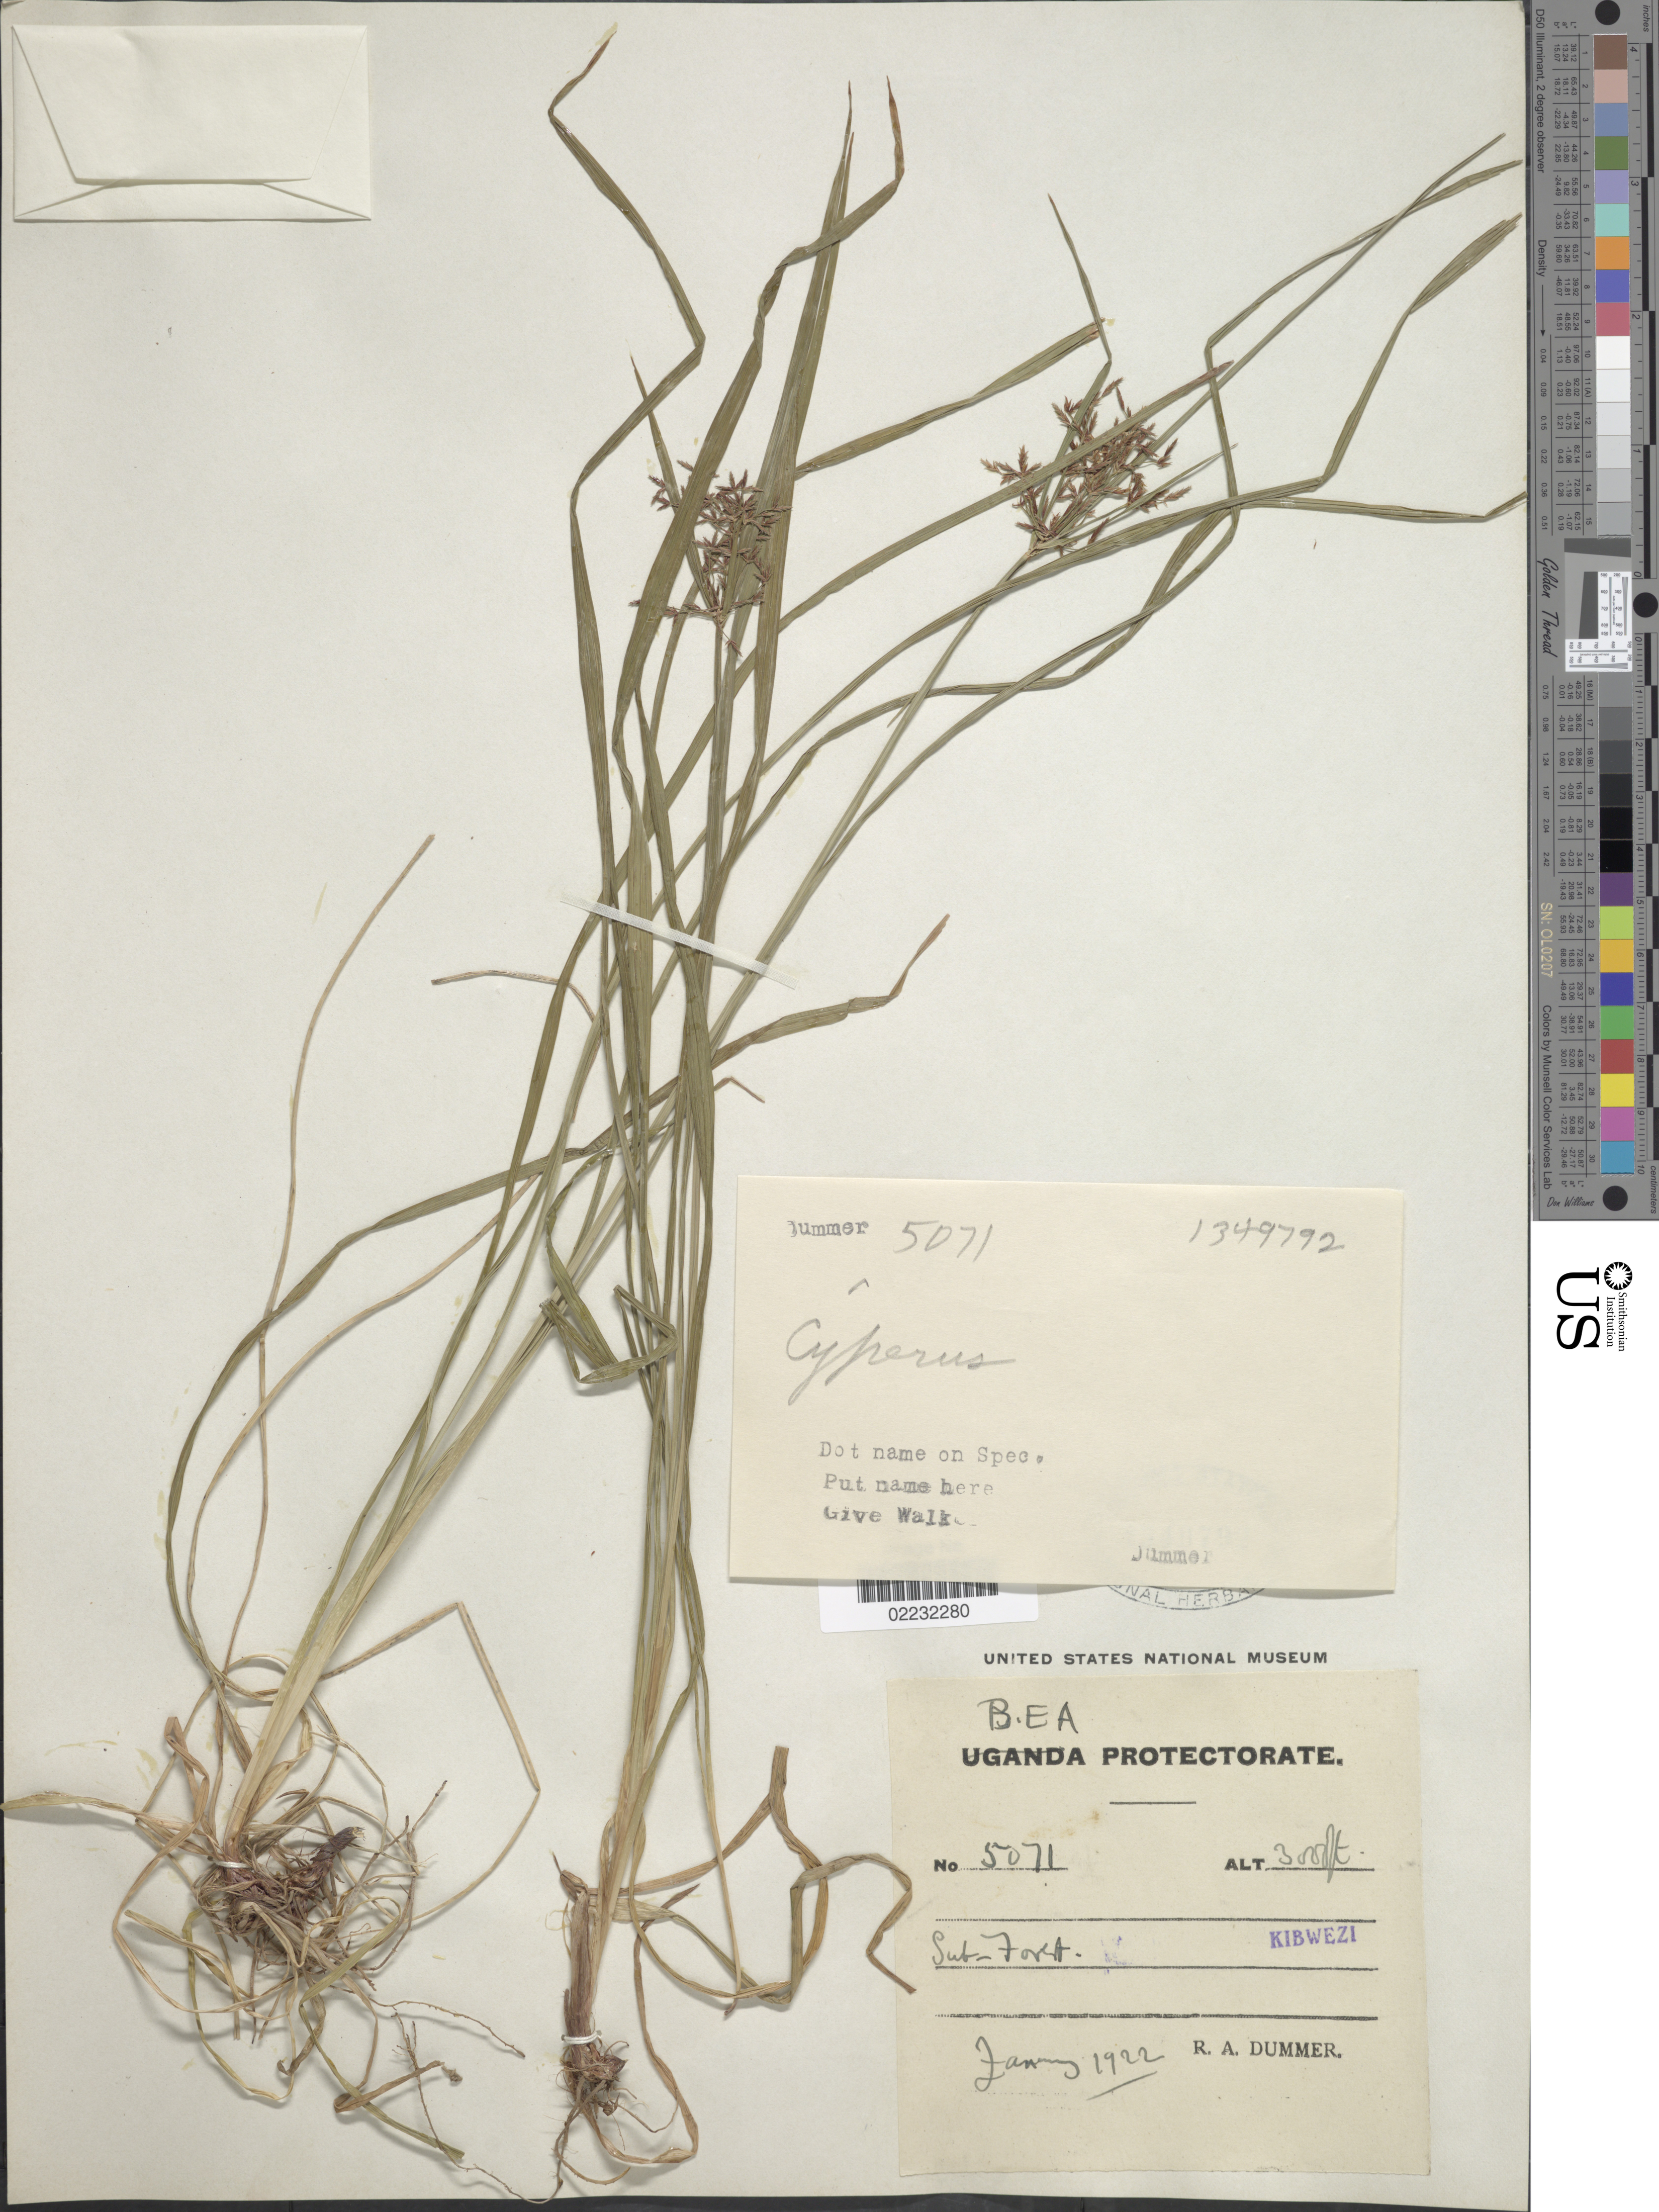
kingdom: Plantae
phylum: Tracheophyta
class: Liliopsida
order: Poales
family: Cyperaceae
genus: Cyperus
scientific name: Cyperus sp.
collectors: R. Dümmer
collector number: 5071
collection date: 1922-01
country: Kenya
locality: B.E.A. sub-forest, Kibwezi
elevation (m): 914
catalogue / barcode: US 1349792